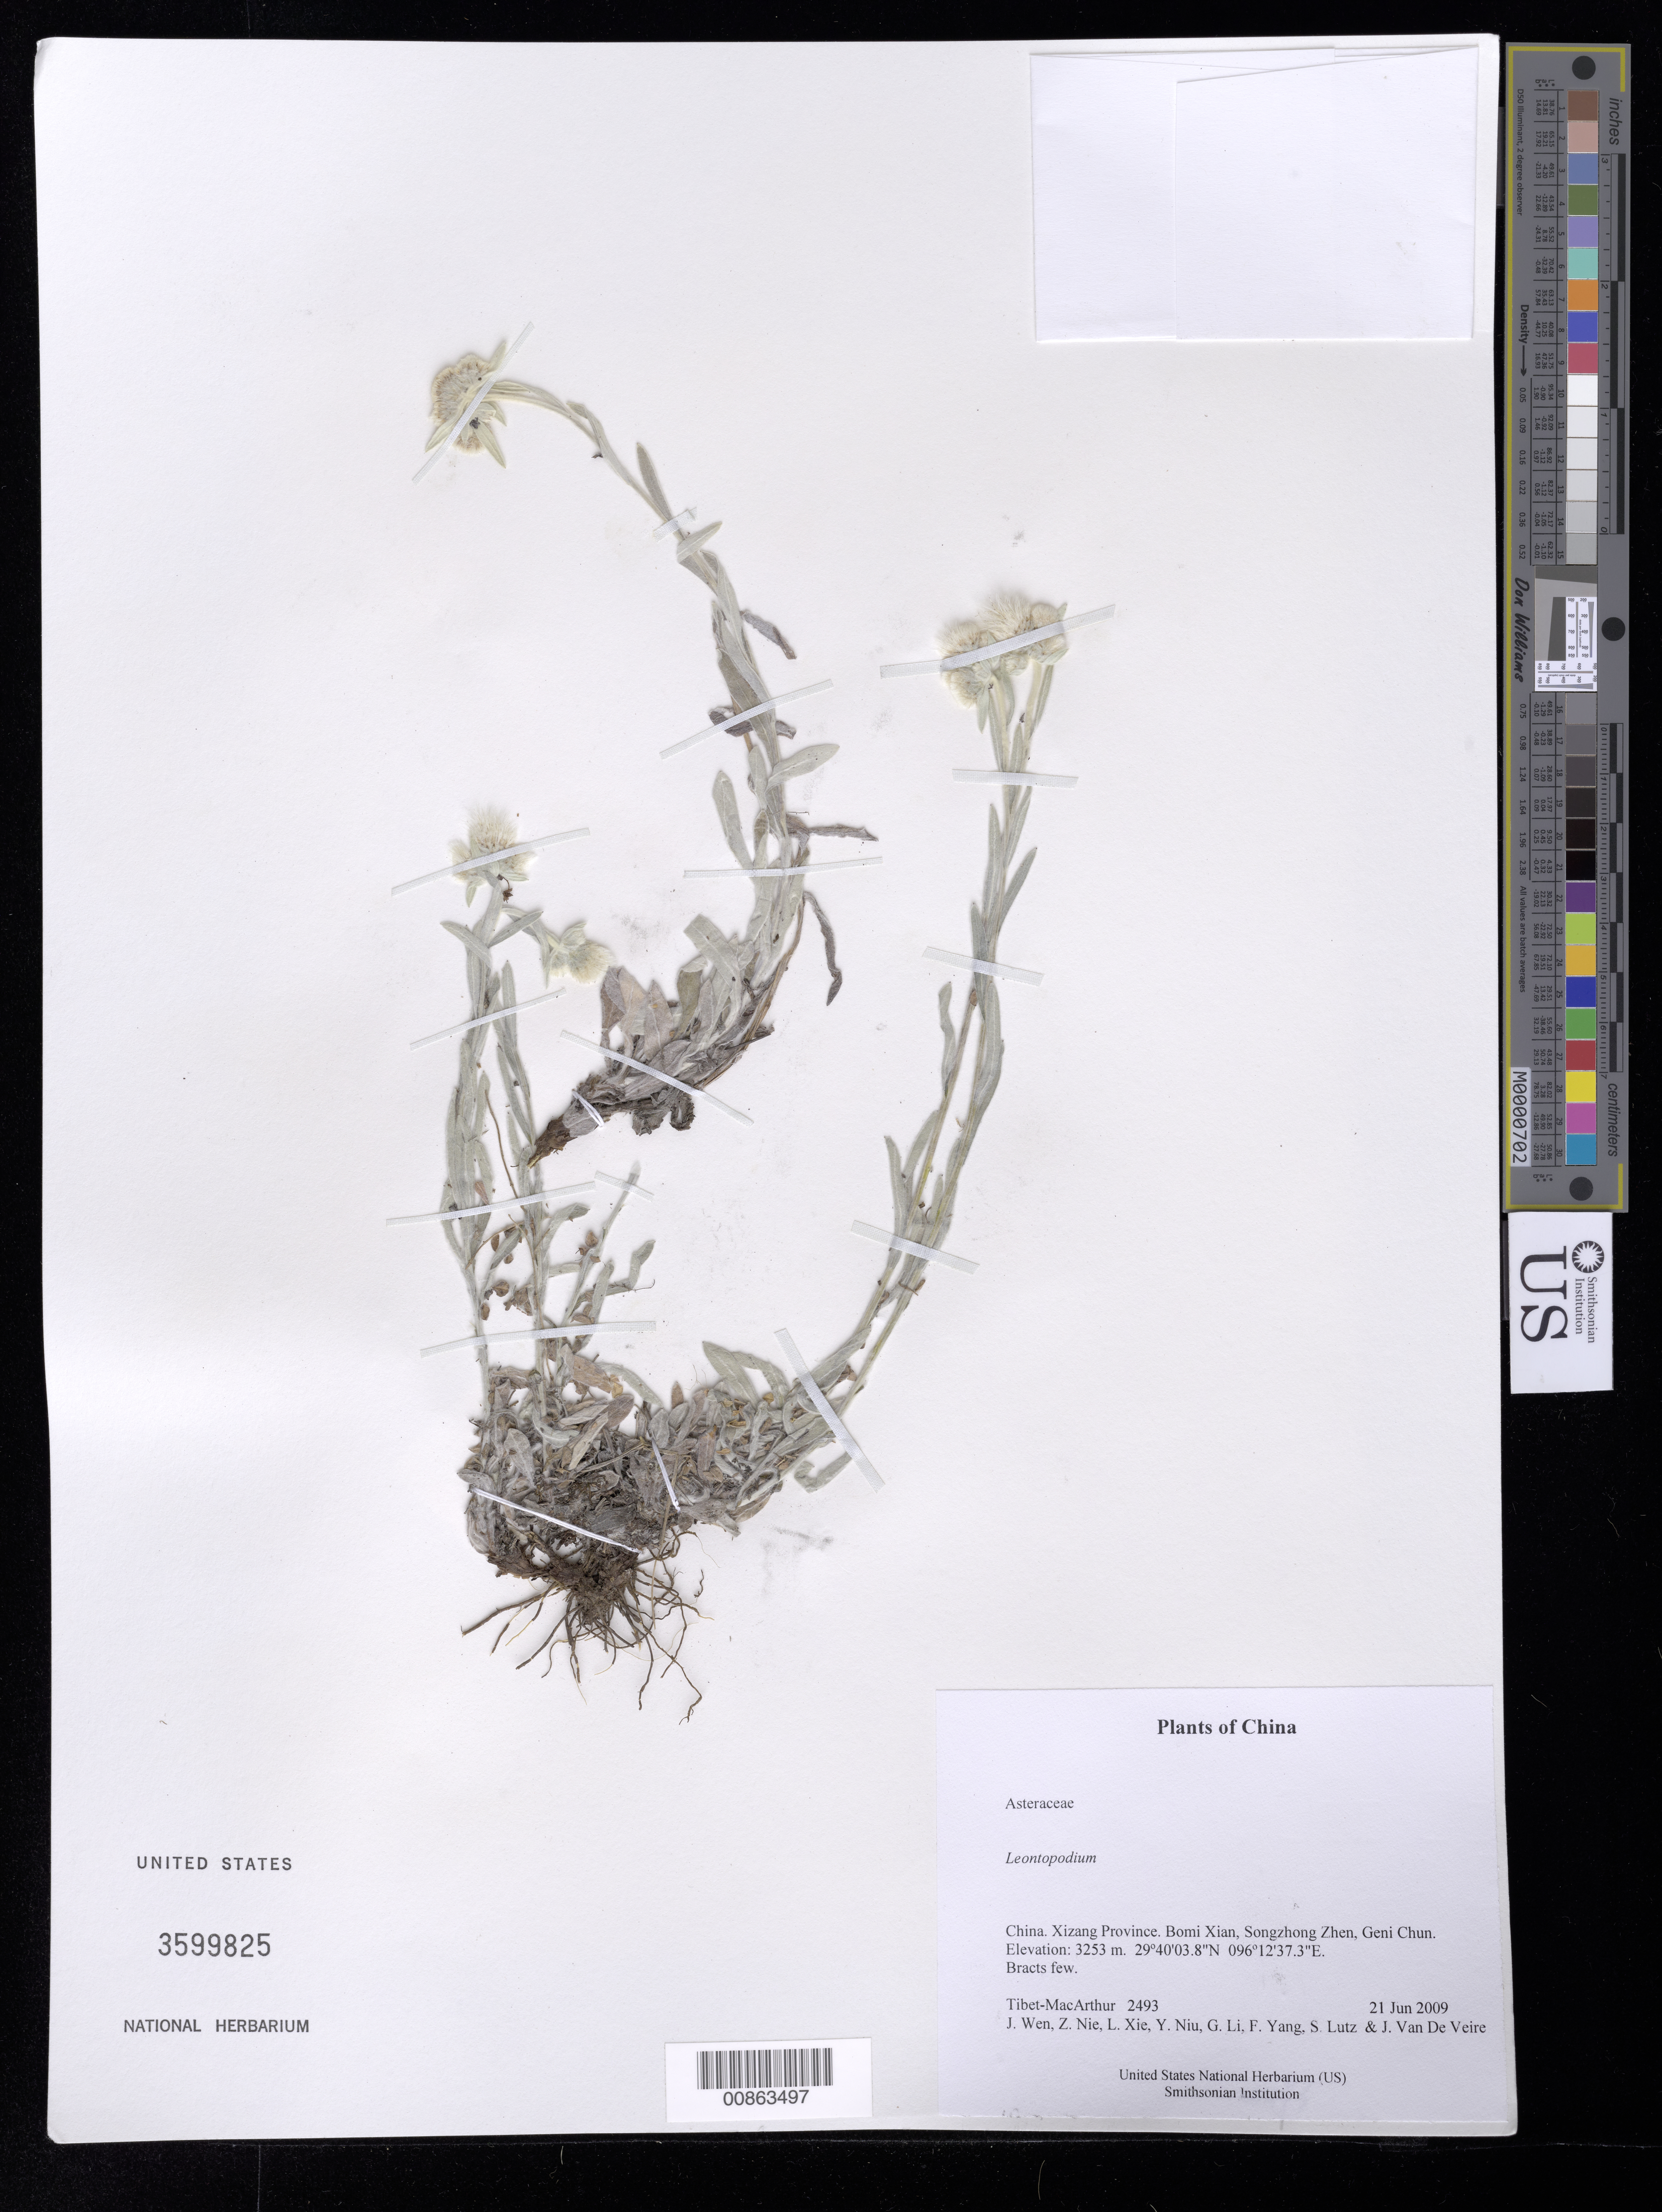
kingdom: Plantae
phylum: Tracheophyta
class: Magnoliopsida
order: Asterales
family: Asteraceae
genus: Leontopodium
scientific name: Leontopodium sp.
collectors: Tibet-MacArthur, J. Wen, Z. Nie, L. Xie, Y. Niu, G. Li, F. Yang, S. Lutz & J. Van De Veire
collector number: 2493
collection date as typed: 21 Jun 2009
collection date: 2009-06-21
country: China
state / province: Xizang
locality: Bomi Xian, Songzhong Zhen, Geni Chun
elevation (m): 3253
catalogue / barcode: US 3599825